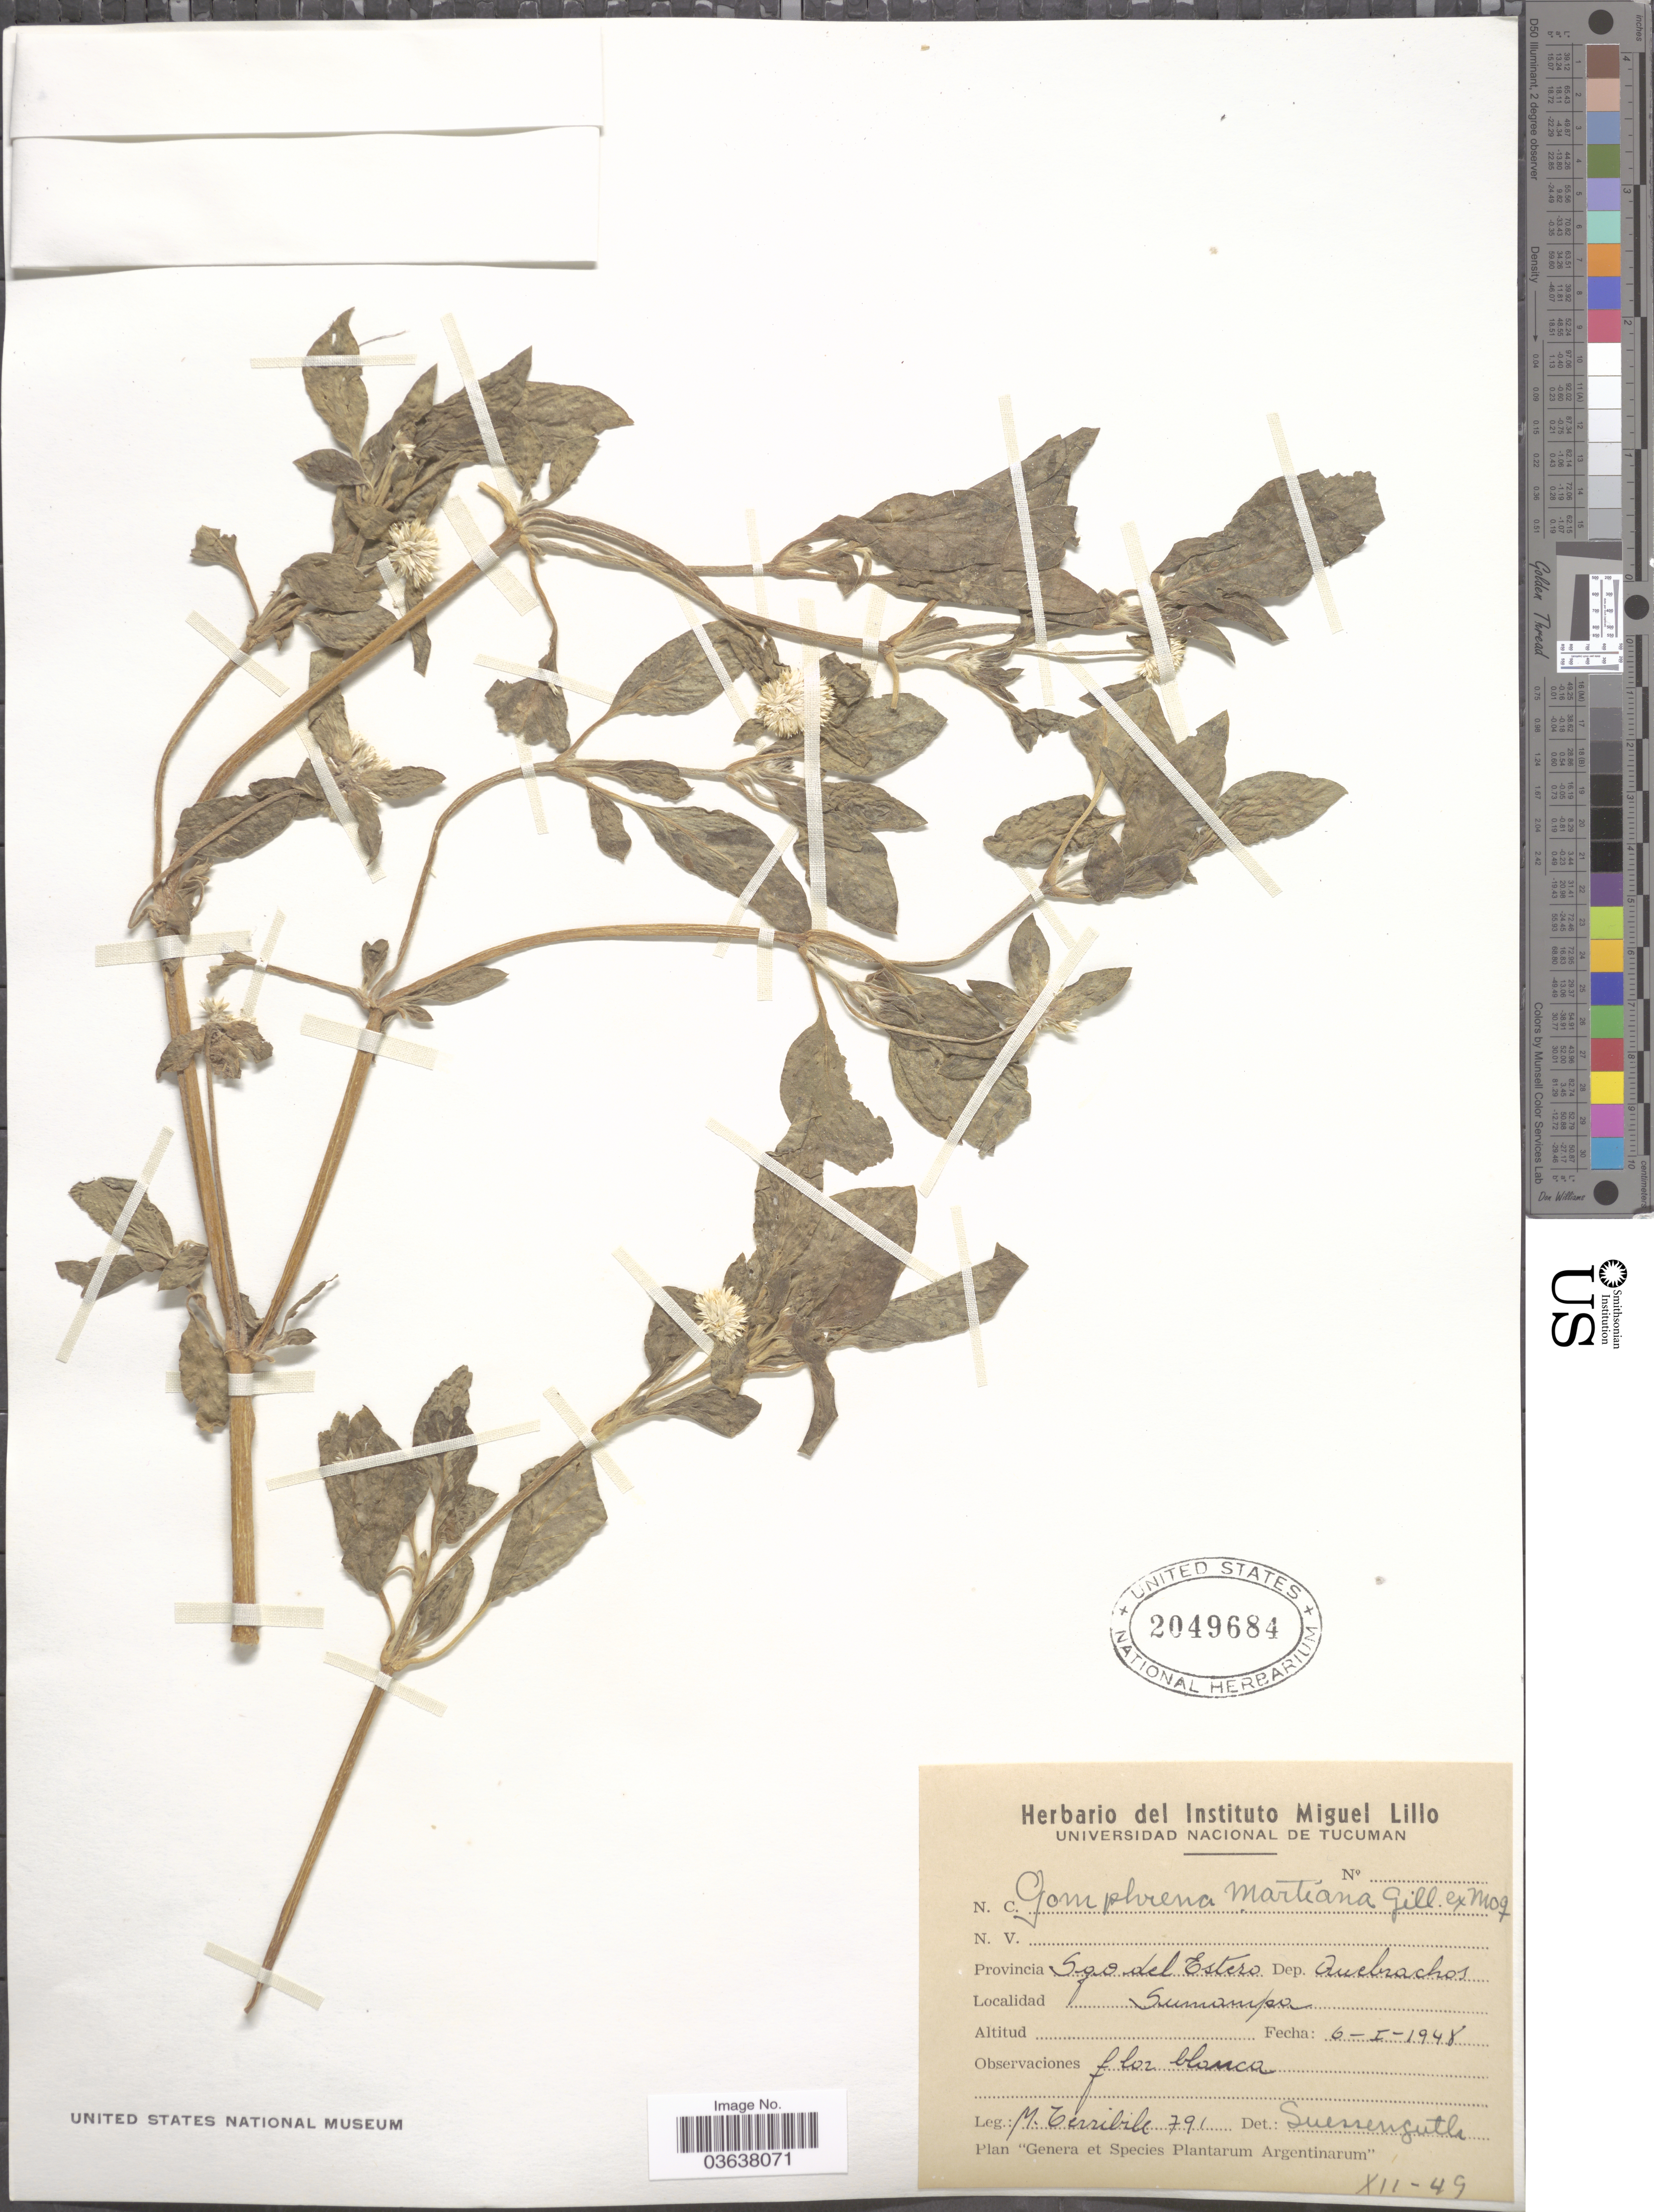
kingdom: Plantae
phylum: Tracheophyta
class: Magnoliopsida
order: Caryophyllales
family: Amaranthaceae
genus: Gomphrena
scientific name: Gomphrena martiana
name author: Gillies ex Moq.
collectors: M. Terribile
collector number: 791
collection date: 1948-01-06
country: Argentina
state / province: Santiago del Estero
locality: Dep. Quebrachos, Sumampa.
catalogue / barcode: US 2049684